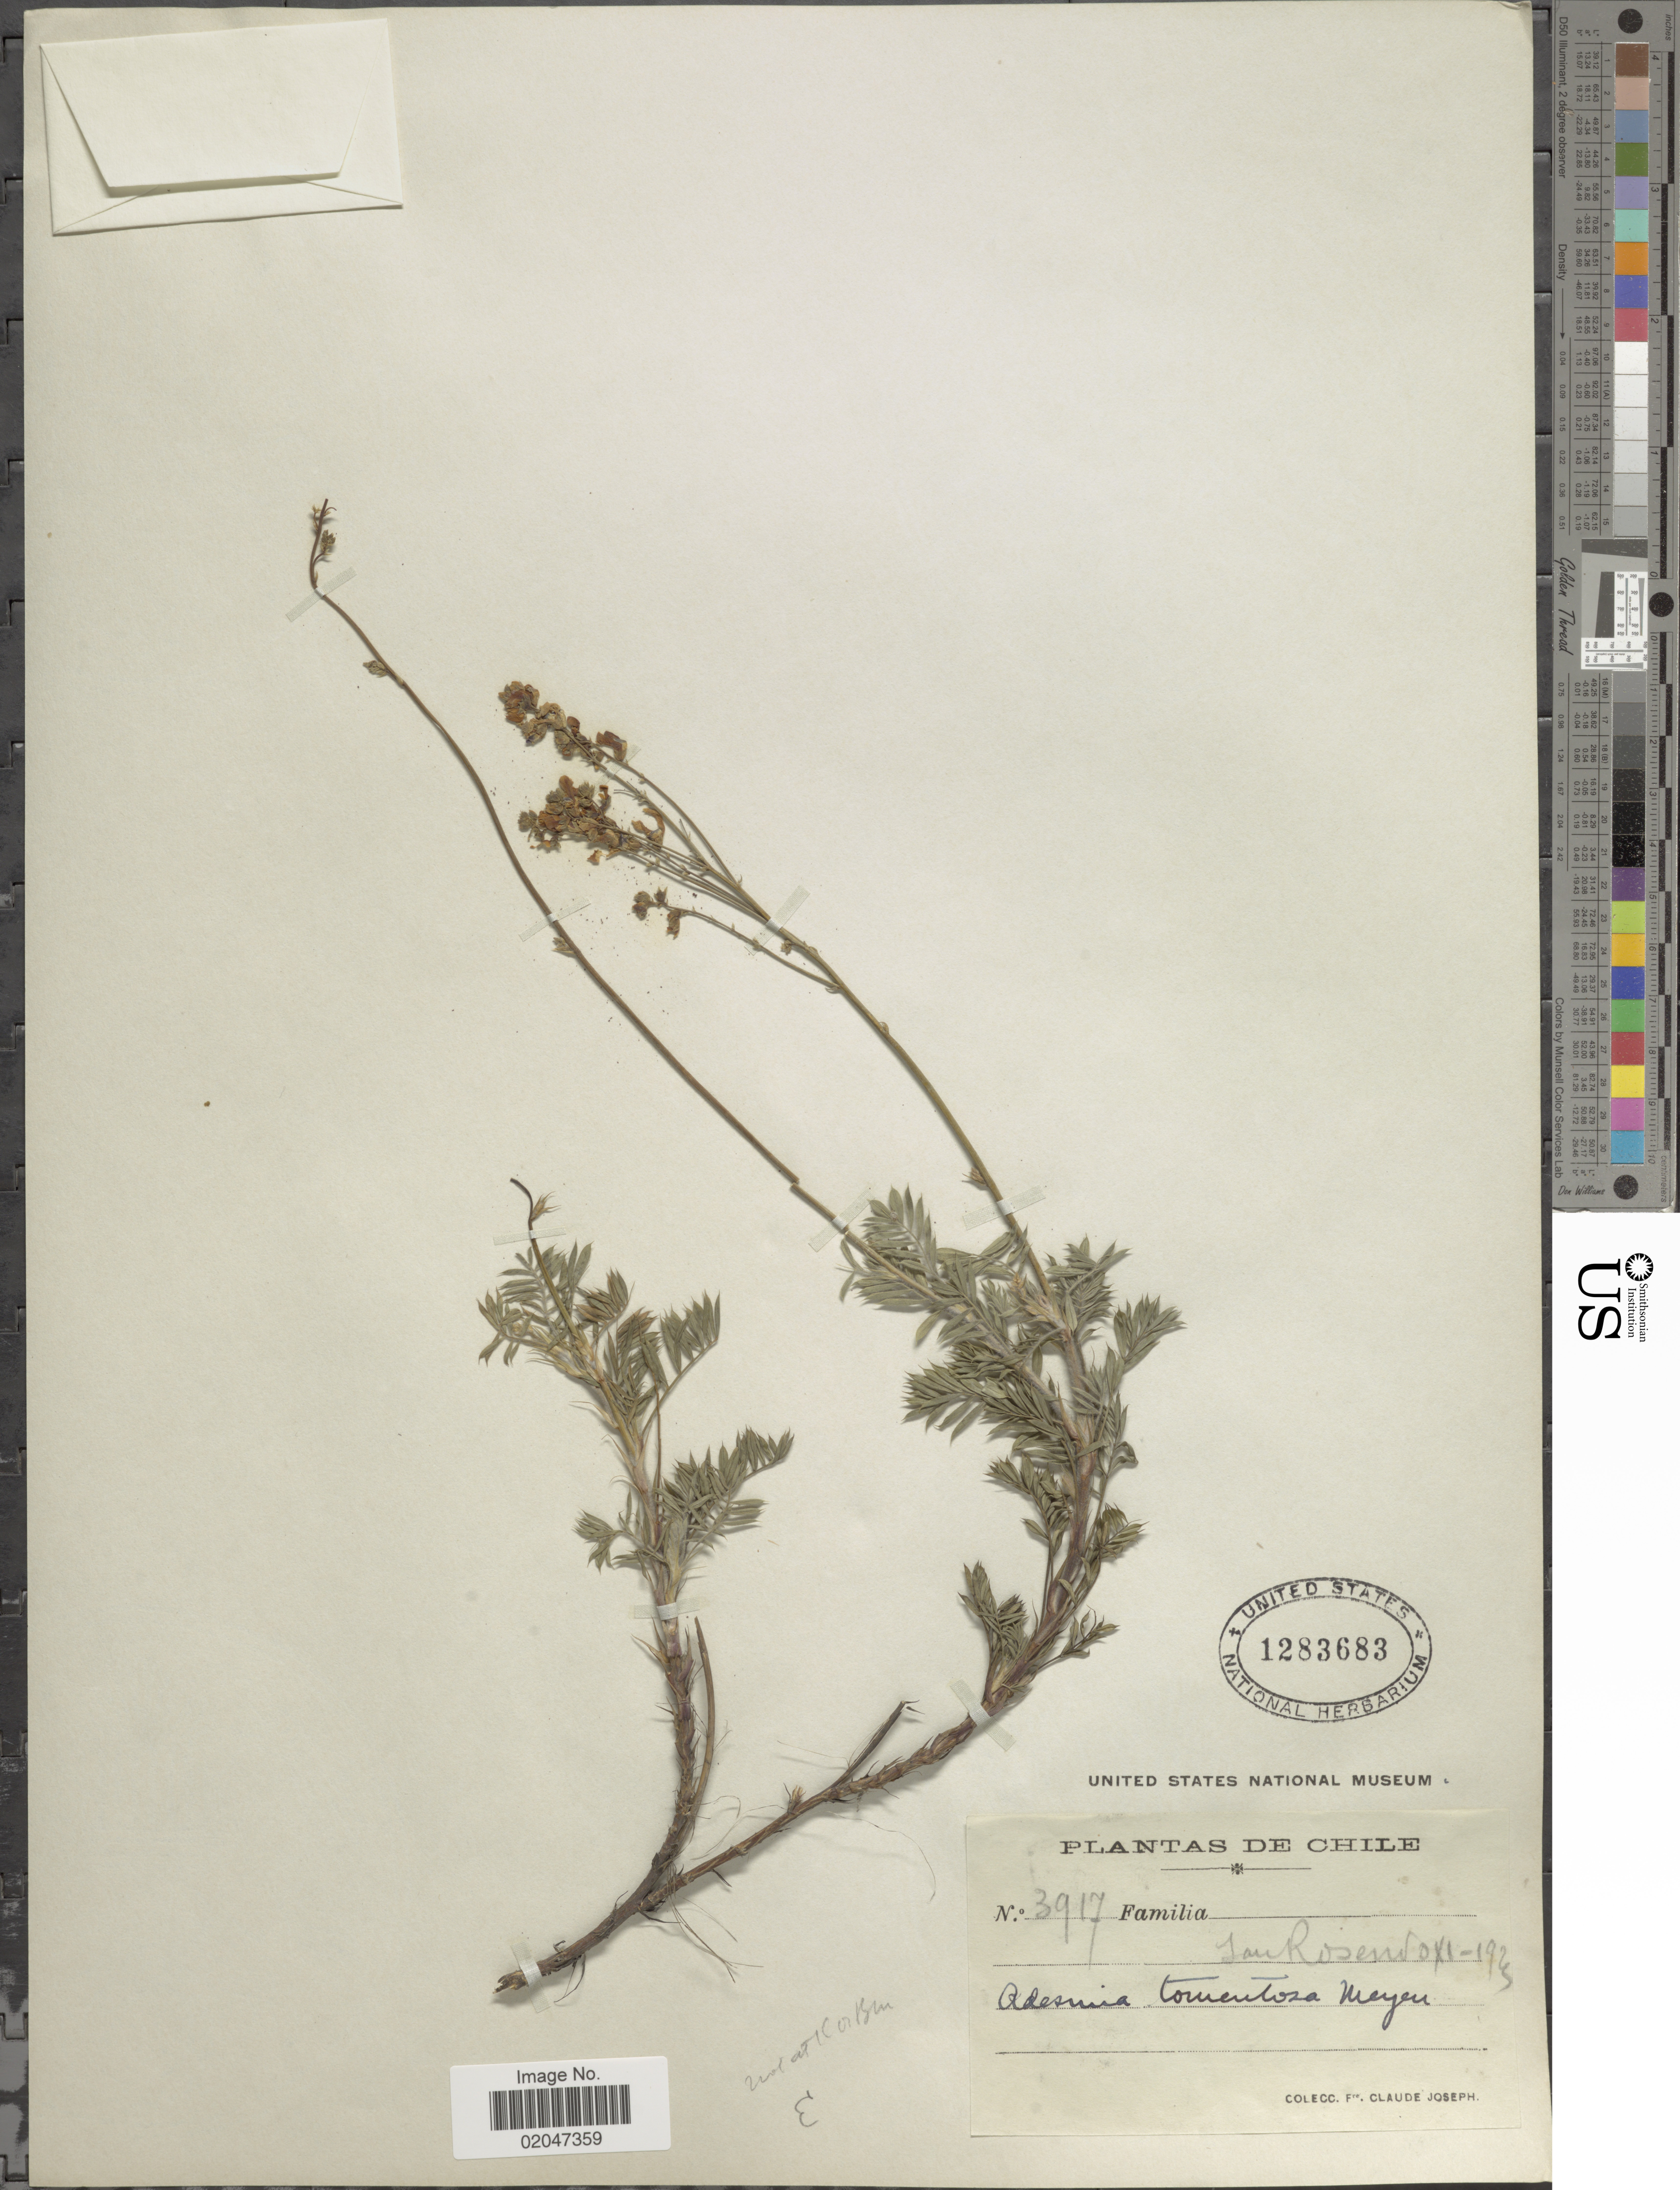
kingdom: Plantae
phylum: Tracheophyta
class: Magnoliopsida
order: Fabales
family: Fabaceae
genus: Adesmia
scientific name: Adesmia tomentosa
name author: Meyen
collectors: Bro. Claude-Joseph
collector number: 3917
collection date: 1923-11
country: Chile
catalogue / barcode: US 1283683